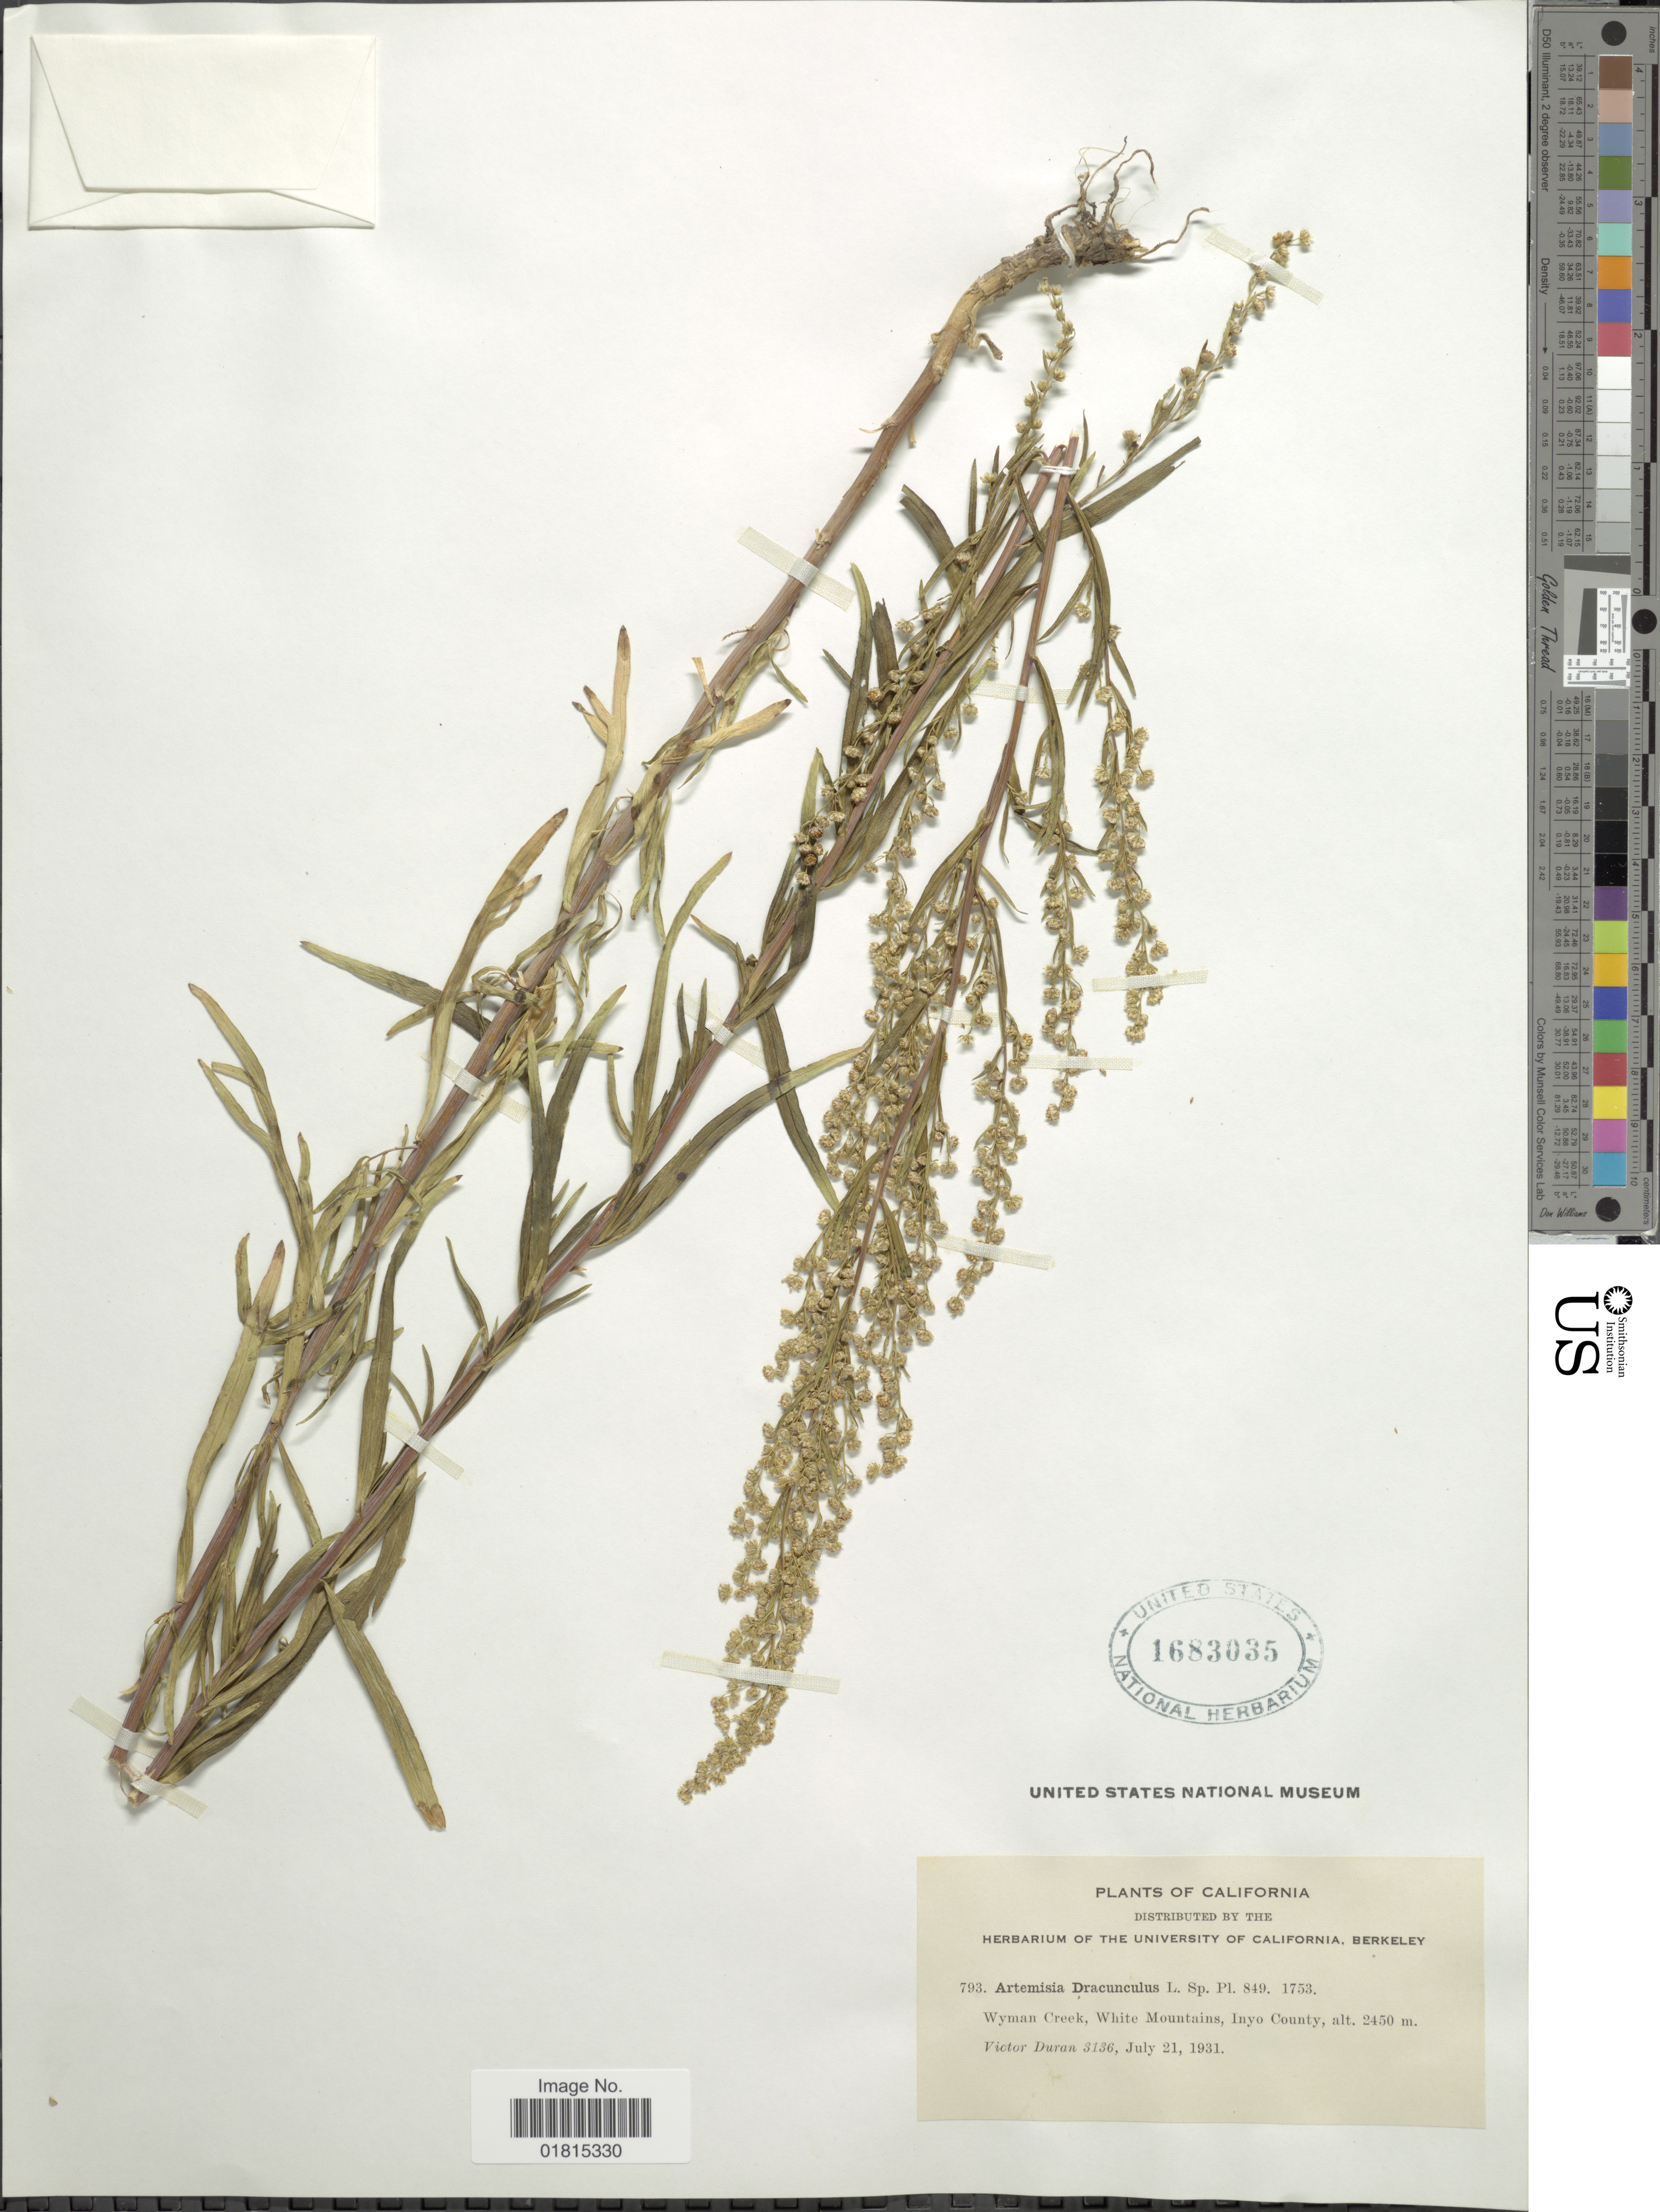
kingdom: Plantae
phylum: Tracheophyta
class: Magnoliopsida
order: Asterales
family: Asteraceae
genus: Artemisia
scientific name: Artemisia dracunculoides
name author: Pursh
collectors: V. Duran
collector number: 3136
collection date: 1931-07-21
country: United States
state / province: California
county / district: Inyo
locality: Wyman Creek, White Mountains, Inyo County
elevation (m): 2450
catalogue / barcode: US 1683035